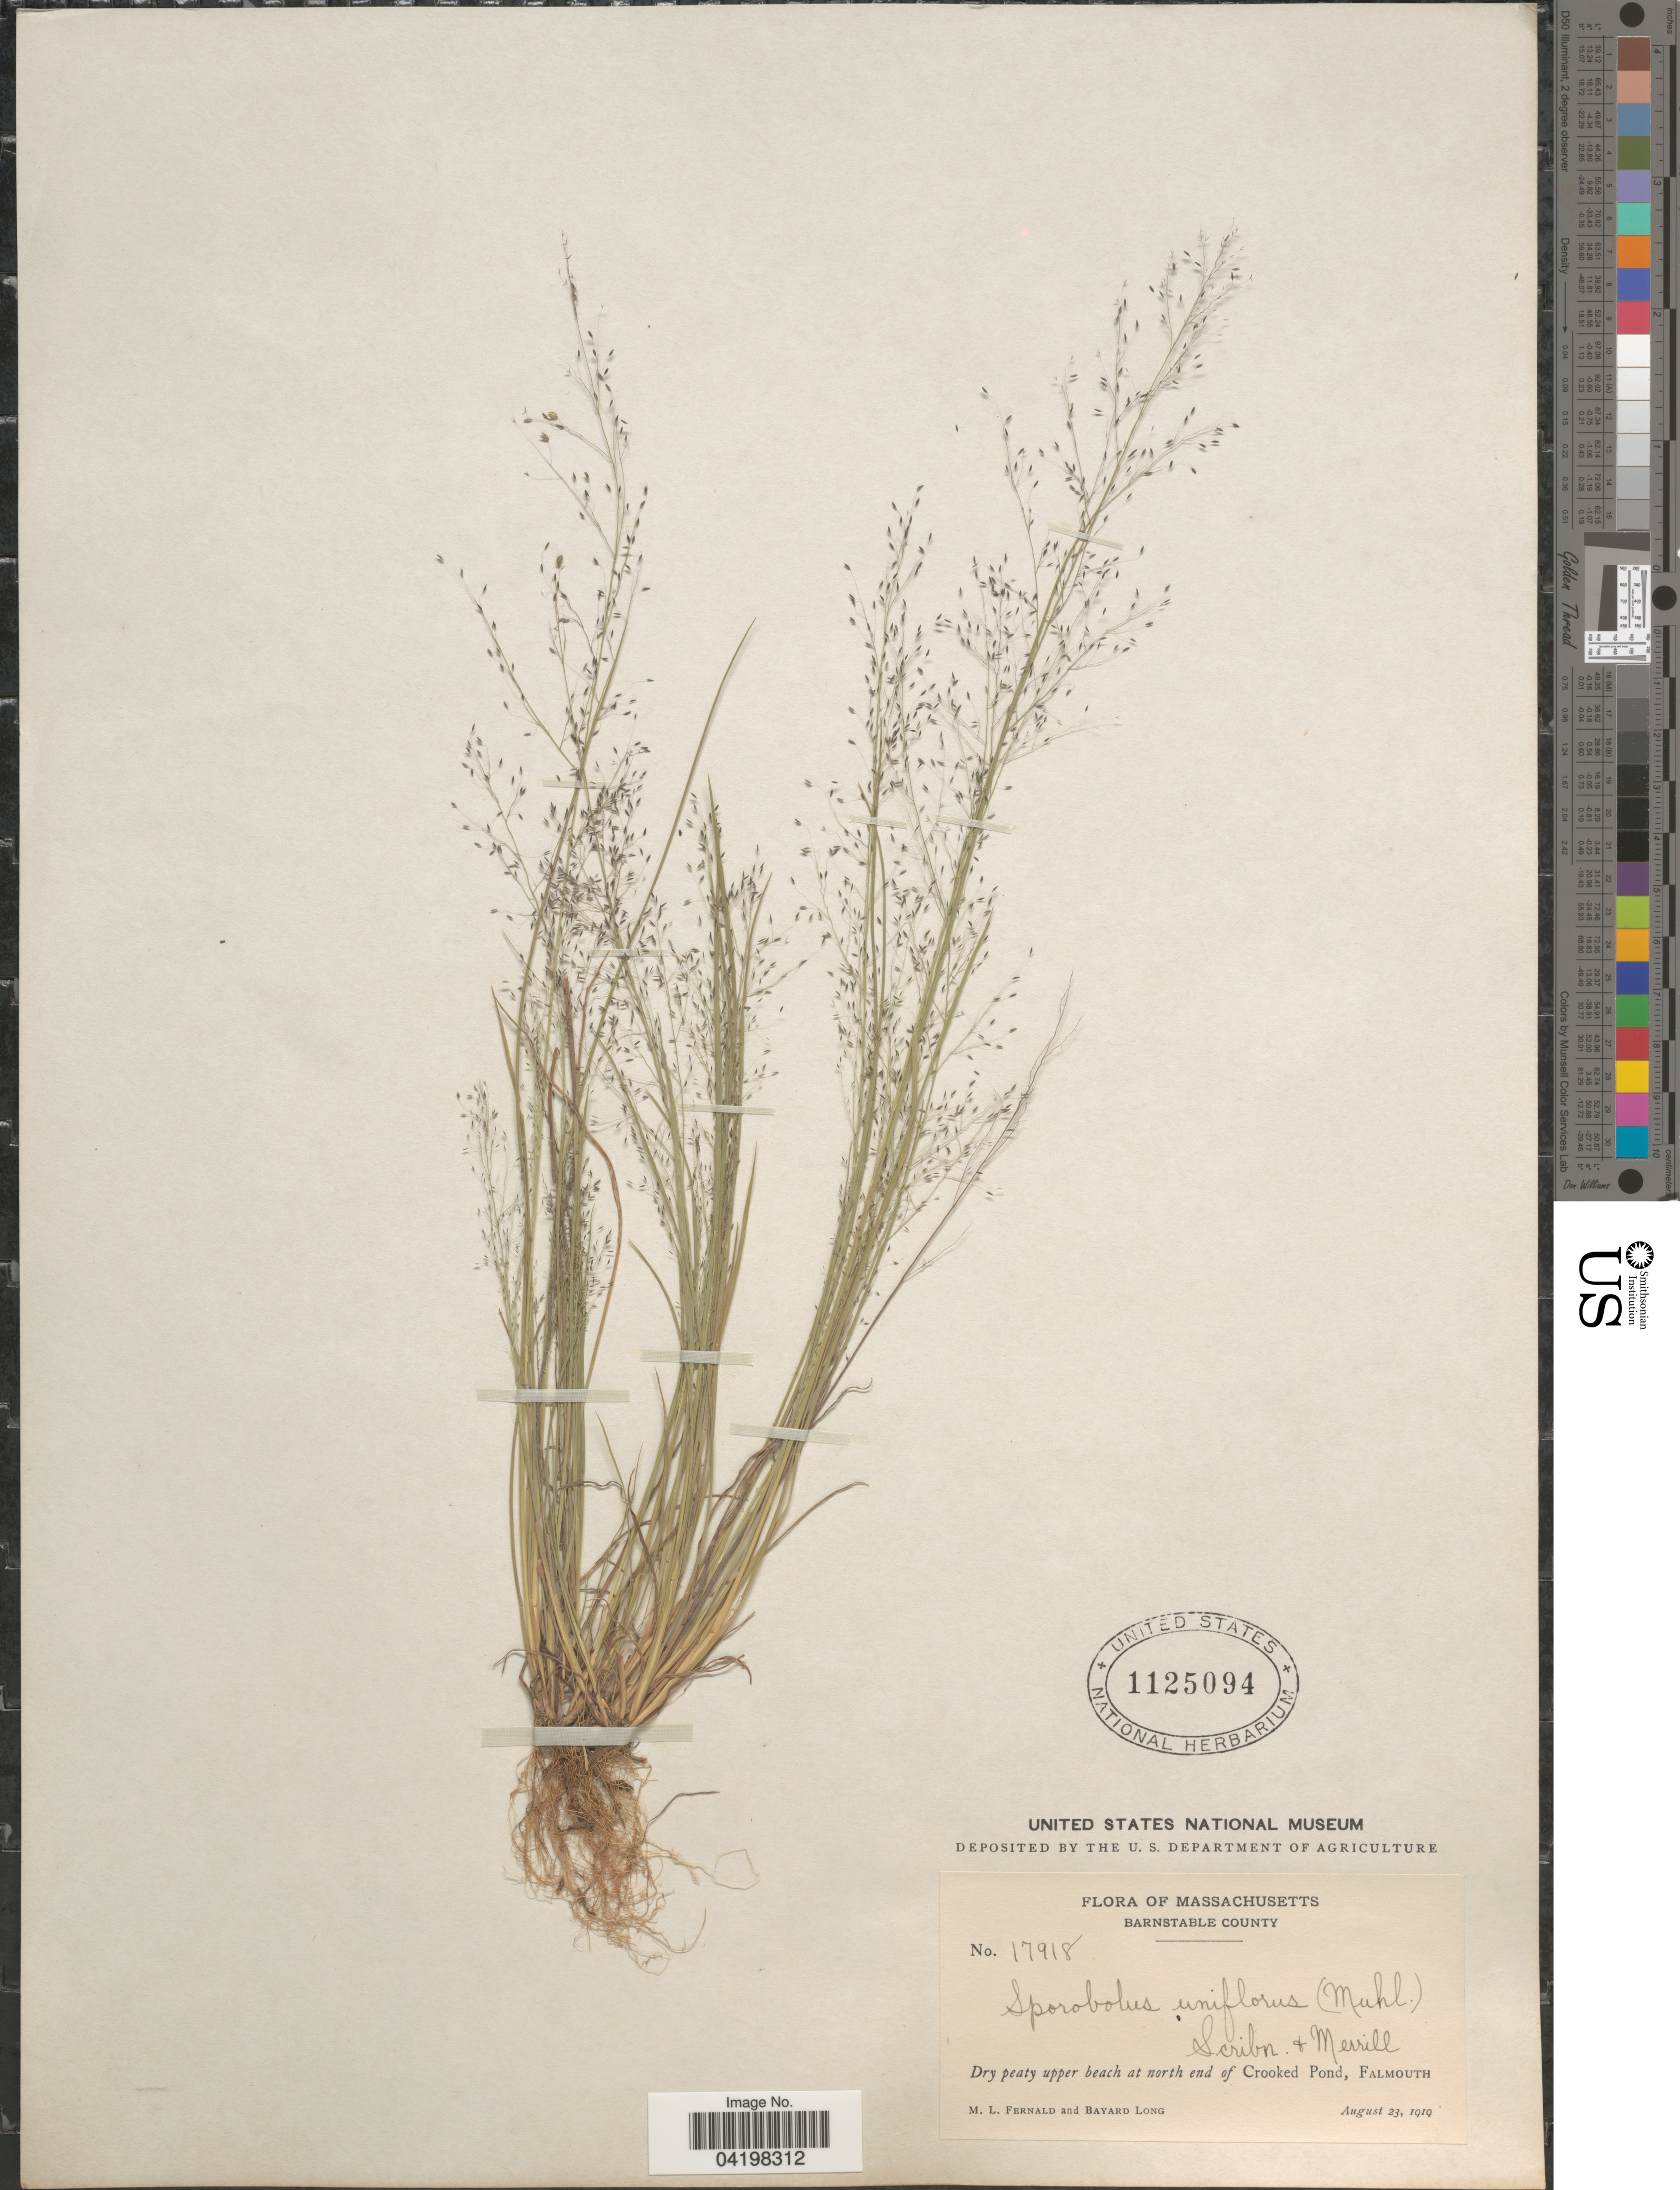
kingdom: Plantae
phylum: Tracheophyta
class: Liliopsida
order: Poales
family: Poaceae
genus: Muhlenbergia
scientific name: Muhlenbergia uniflora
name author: (Muhl.) Fernald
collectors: M. L. Fernald & B. Long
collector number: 17918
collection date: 1919-08-23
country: United States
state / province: Massachusetts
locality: Barnstable County. Dry peaty upper beach at north end of Crooked Pond, Falmouth.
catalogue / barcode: US 1125094